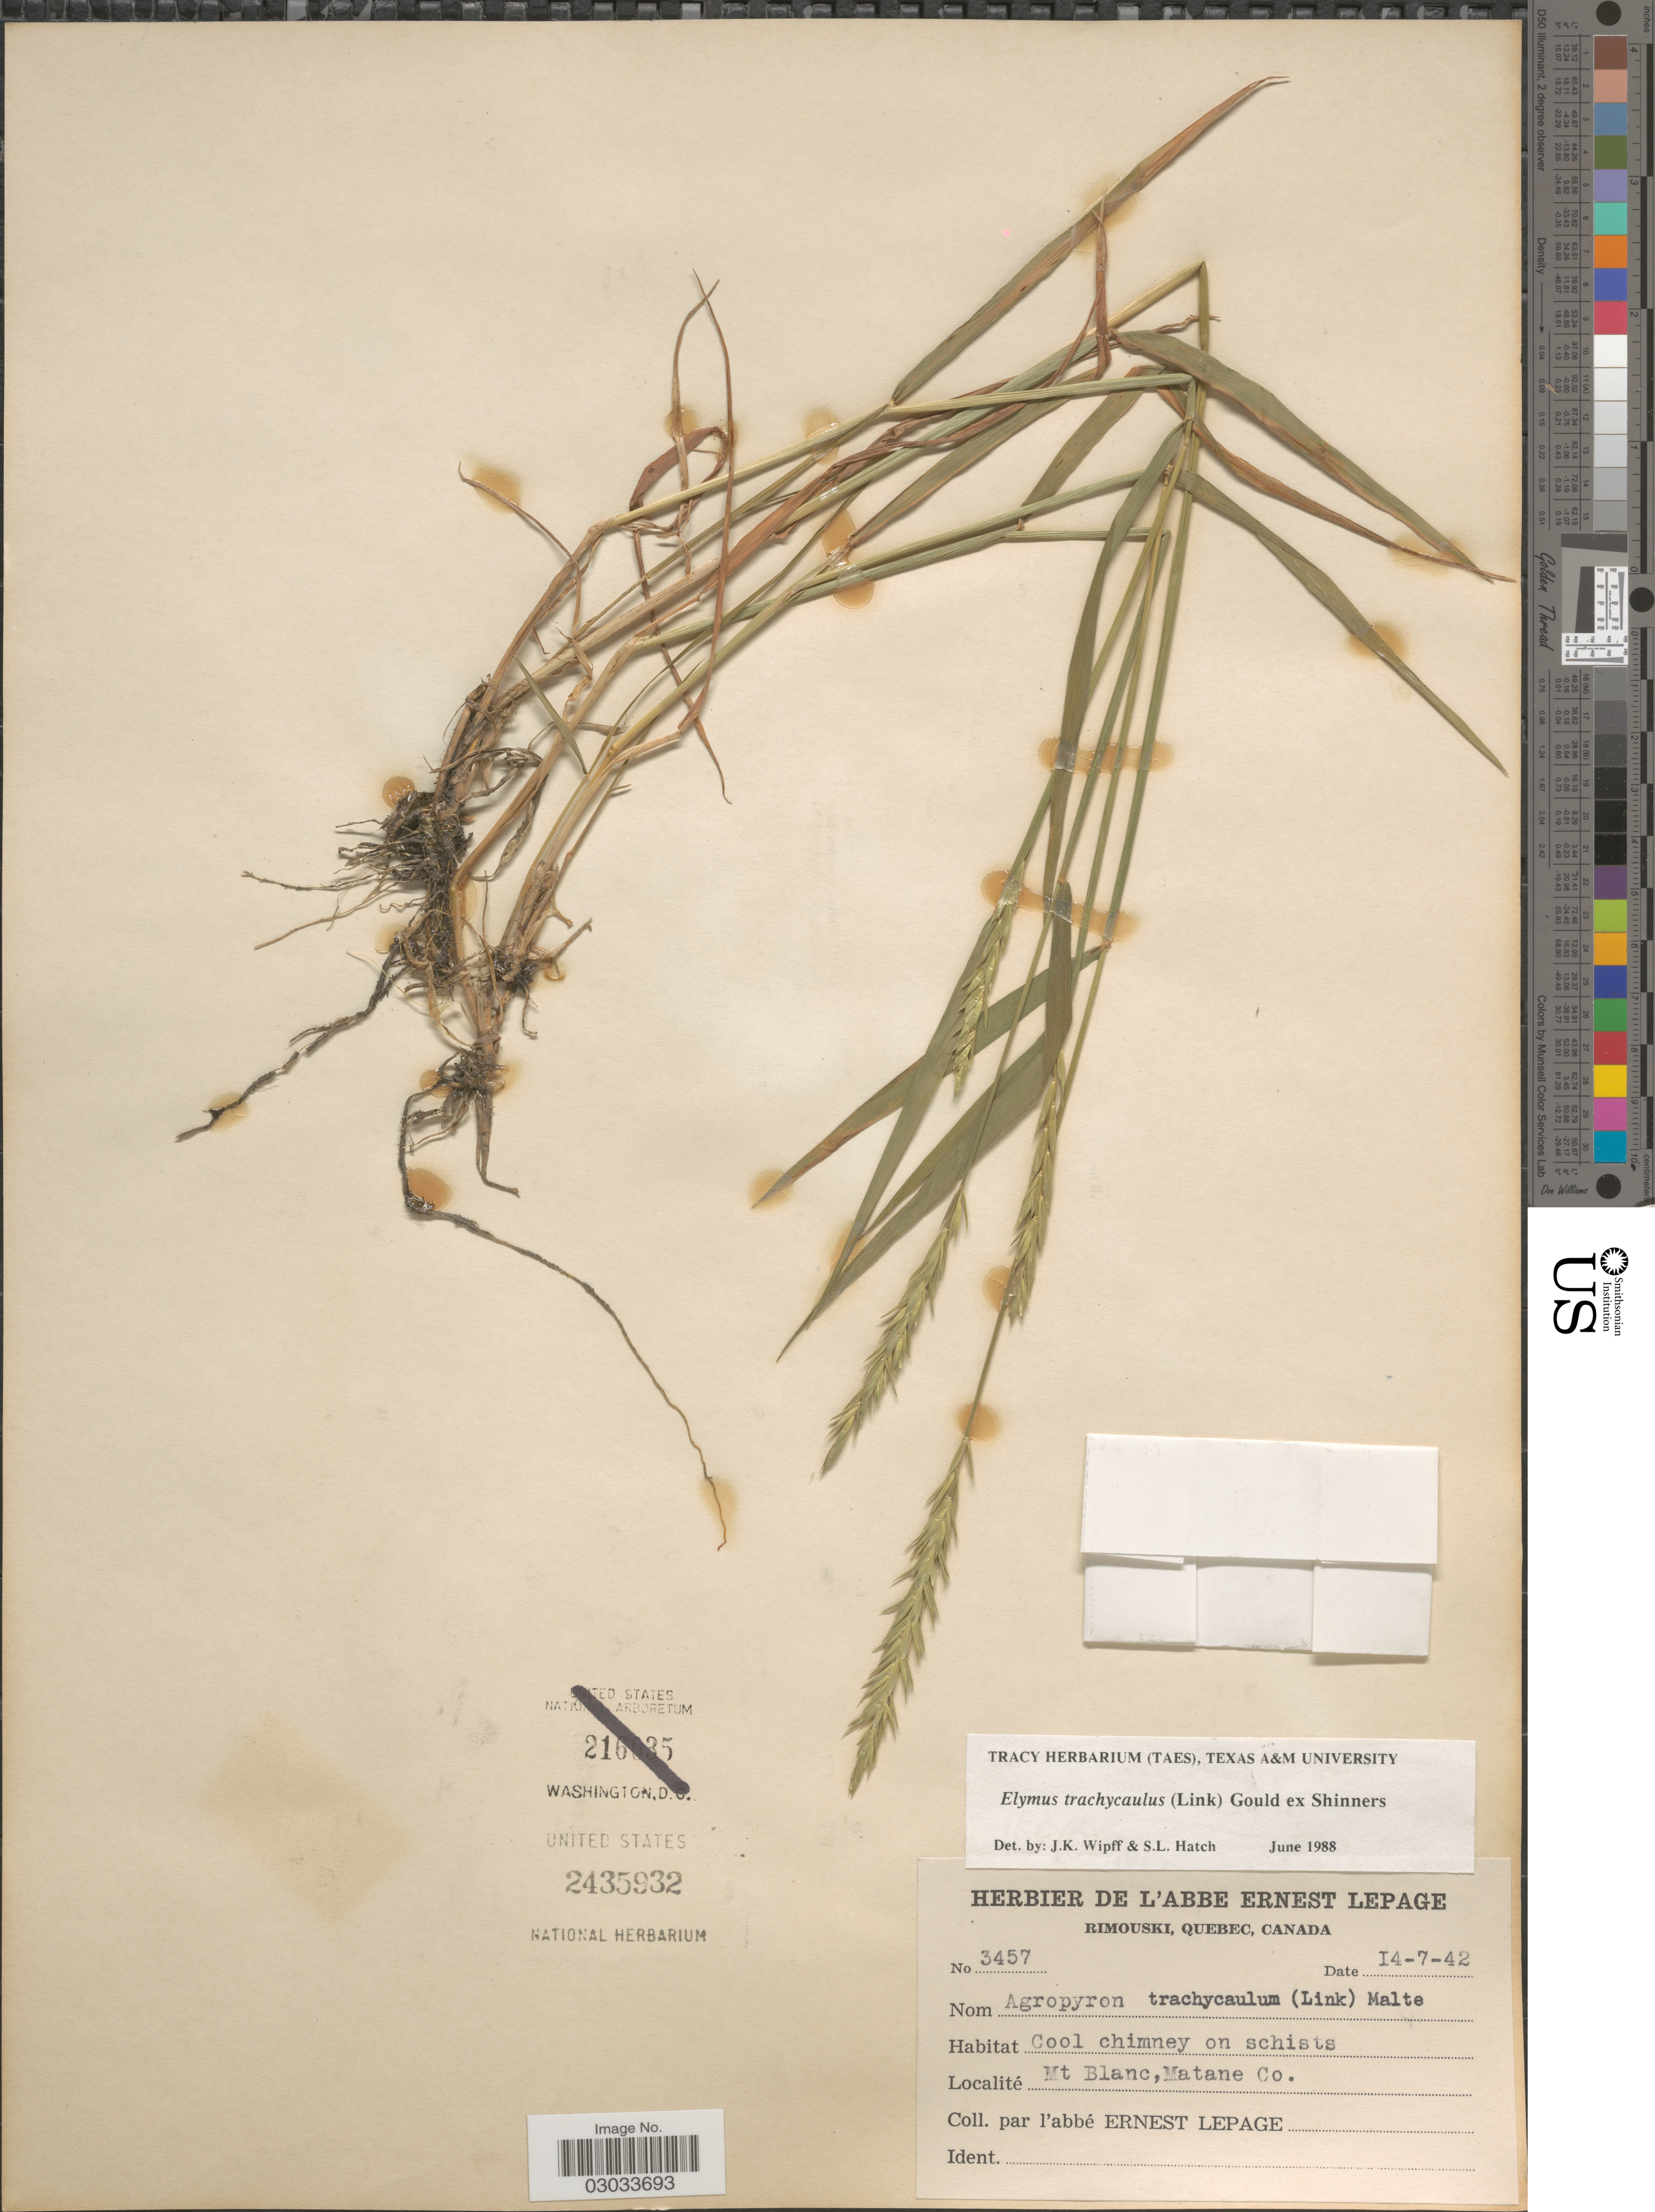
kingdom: Plantae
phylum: Tracheophyta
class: Liliopsida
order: Poales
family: Poaceae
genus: Elymus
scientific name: Elymus trachycaulus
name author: (Link) Gould ex Shinners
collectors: E. Lepage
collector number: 3457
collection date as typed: Transcribed d/m/y: 14/7/42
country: Canada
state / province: Quebec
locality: Cool chimney on schists. Mt Blanc, Matane Co.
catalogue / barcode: US 2435932